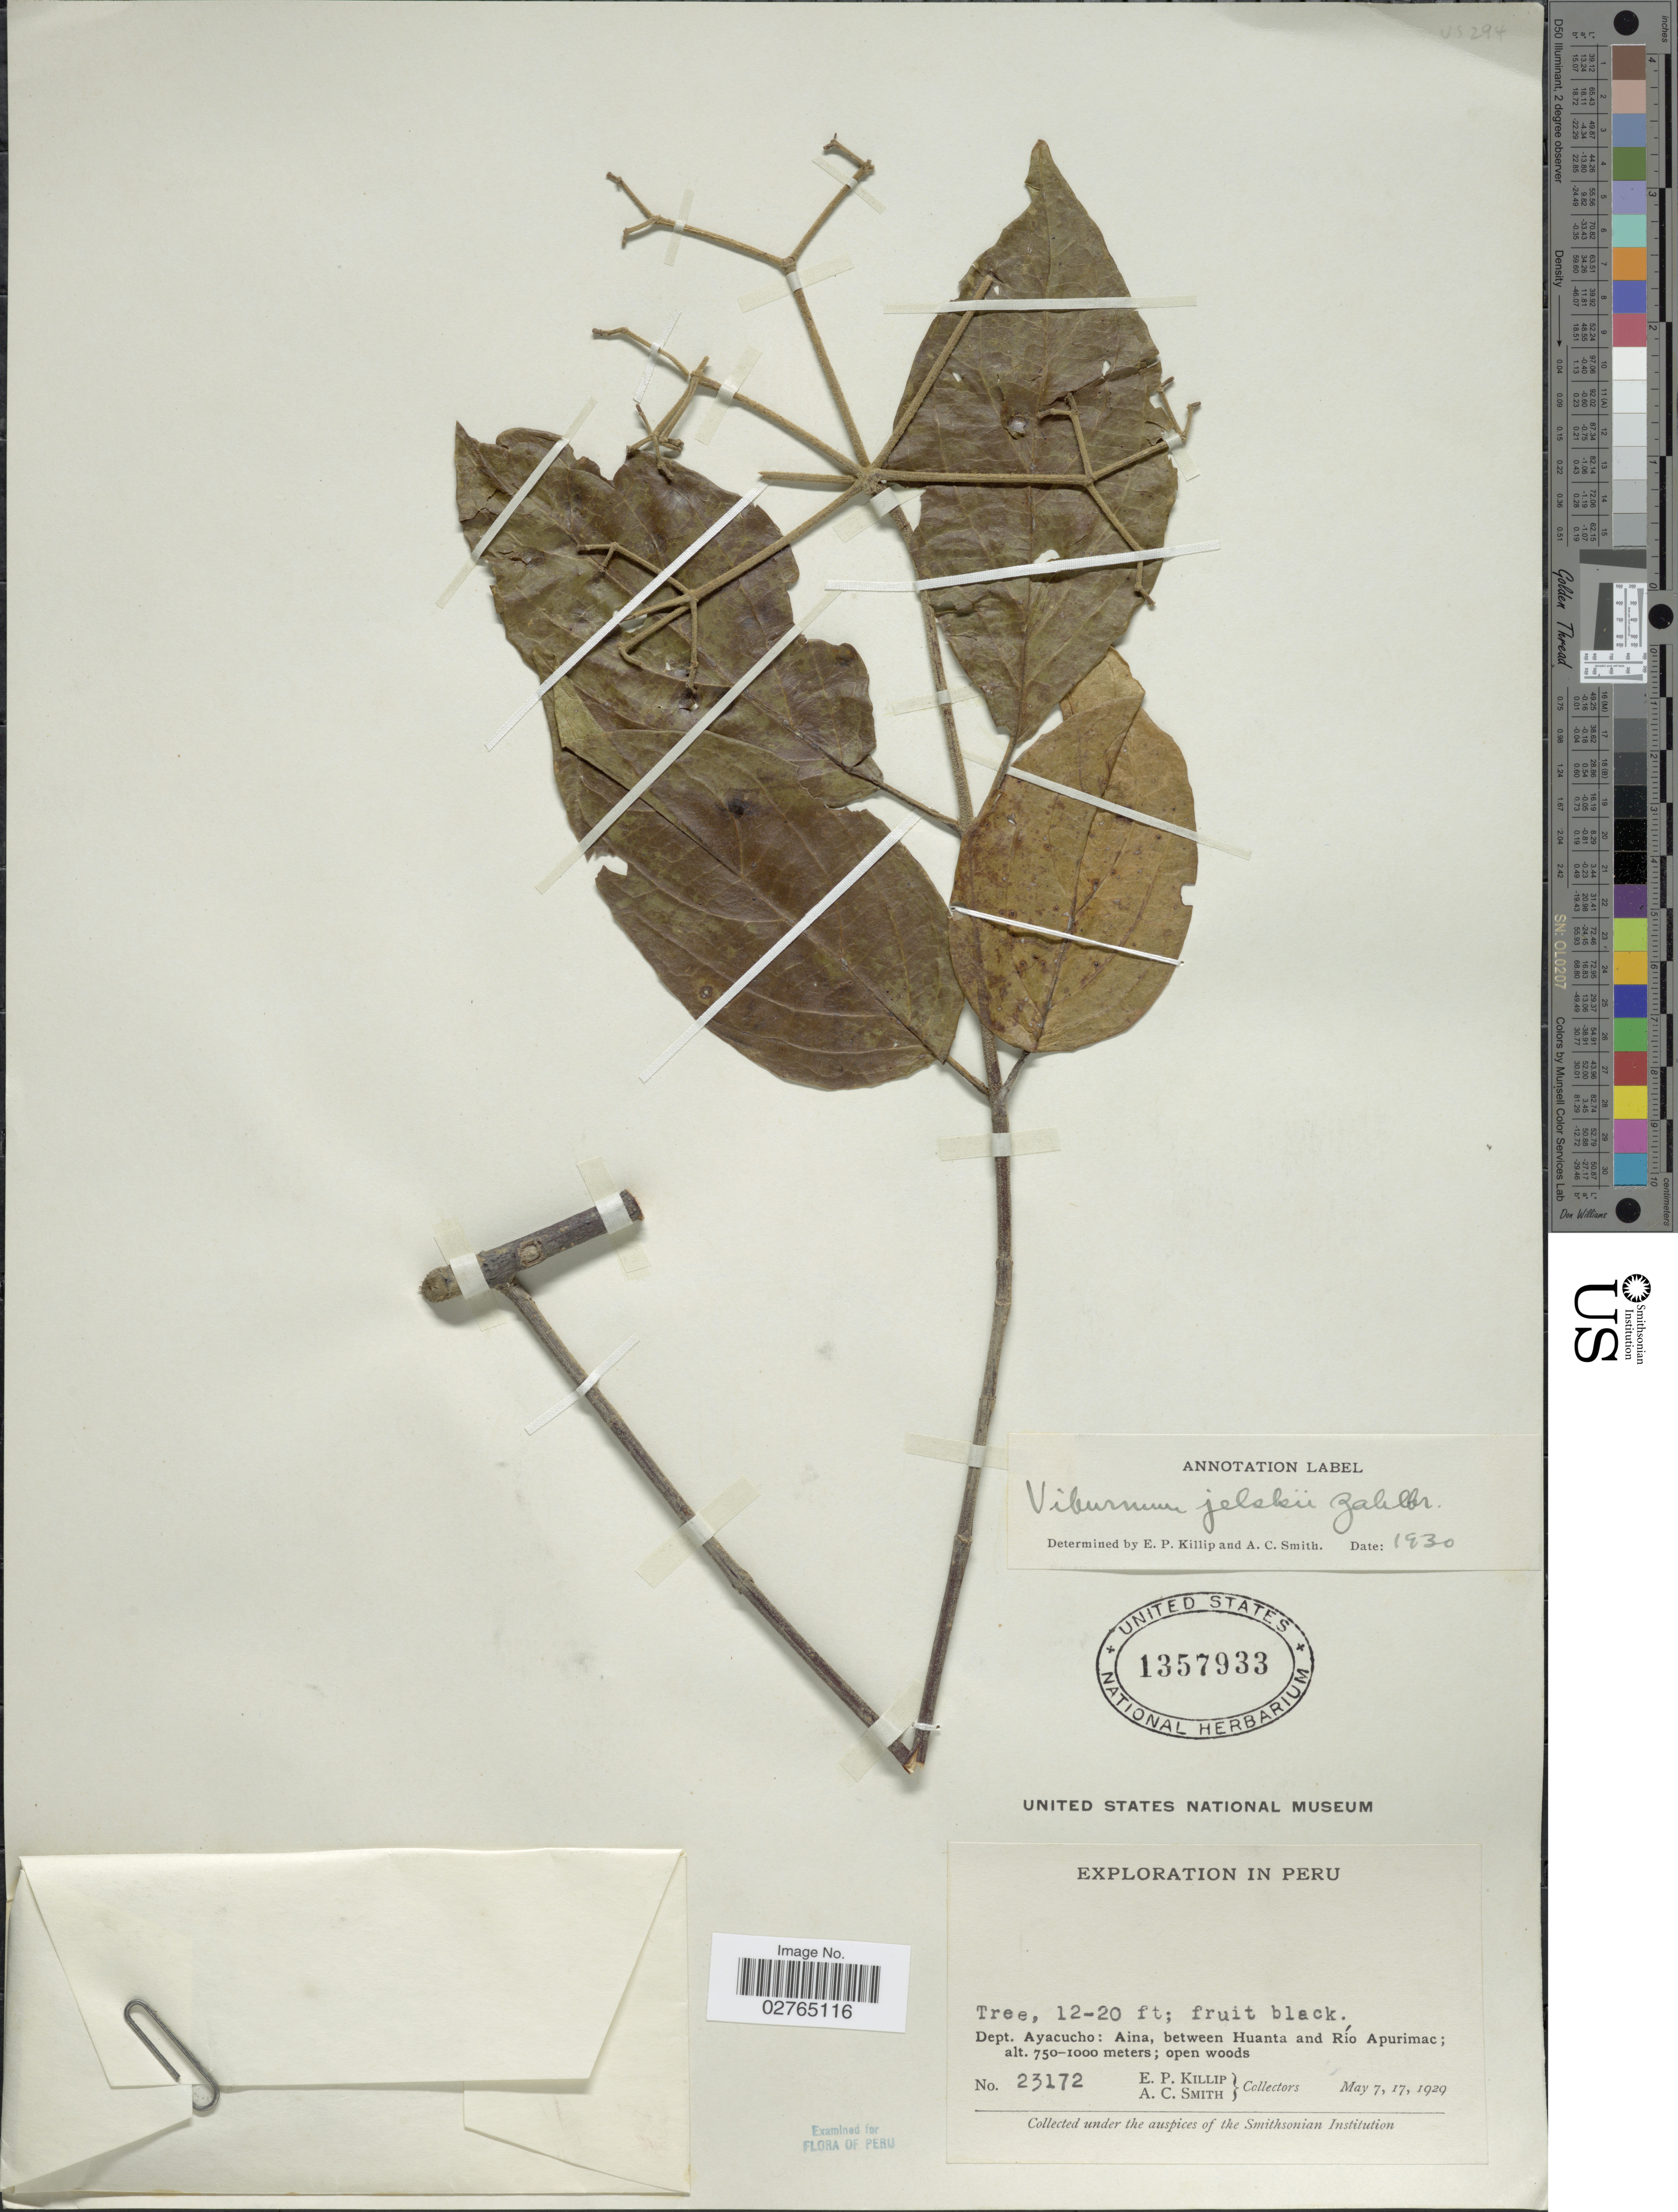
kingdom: Plantae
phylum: Tracheophyta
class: Magnoliopsida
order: Dipsacales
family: Viburnaceae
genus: Viburnum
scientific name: Viburnum jelskii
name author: Zahlbr.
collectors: E. P. Killip & A. C. Smith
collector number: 23172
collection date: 1929-05-07/1929-05-17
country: Peru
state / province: Ayacucho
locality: Dept. Ayacucho: Aina, between Huanta and Río Apurimac.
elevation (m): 750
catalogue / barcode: US 1357933